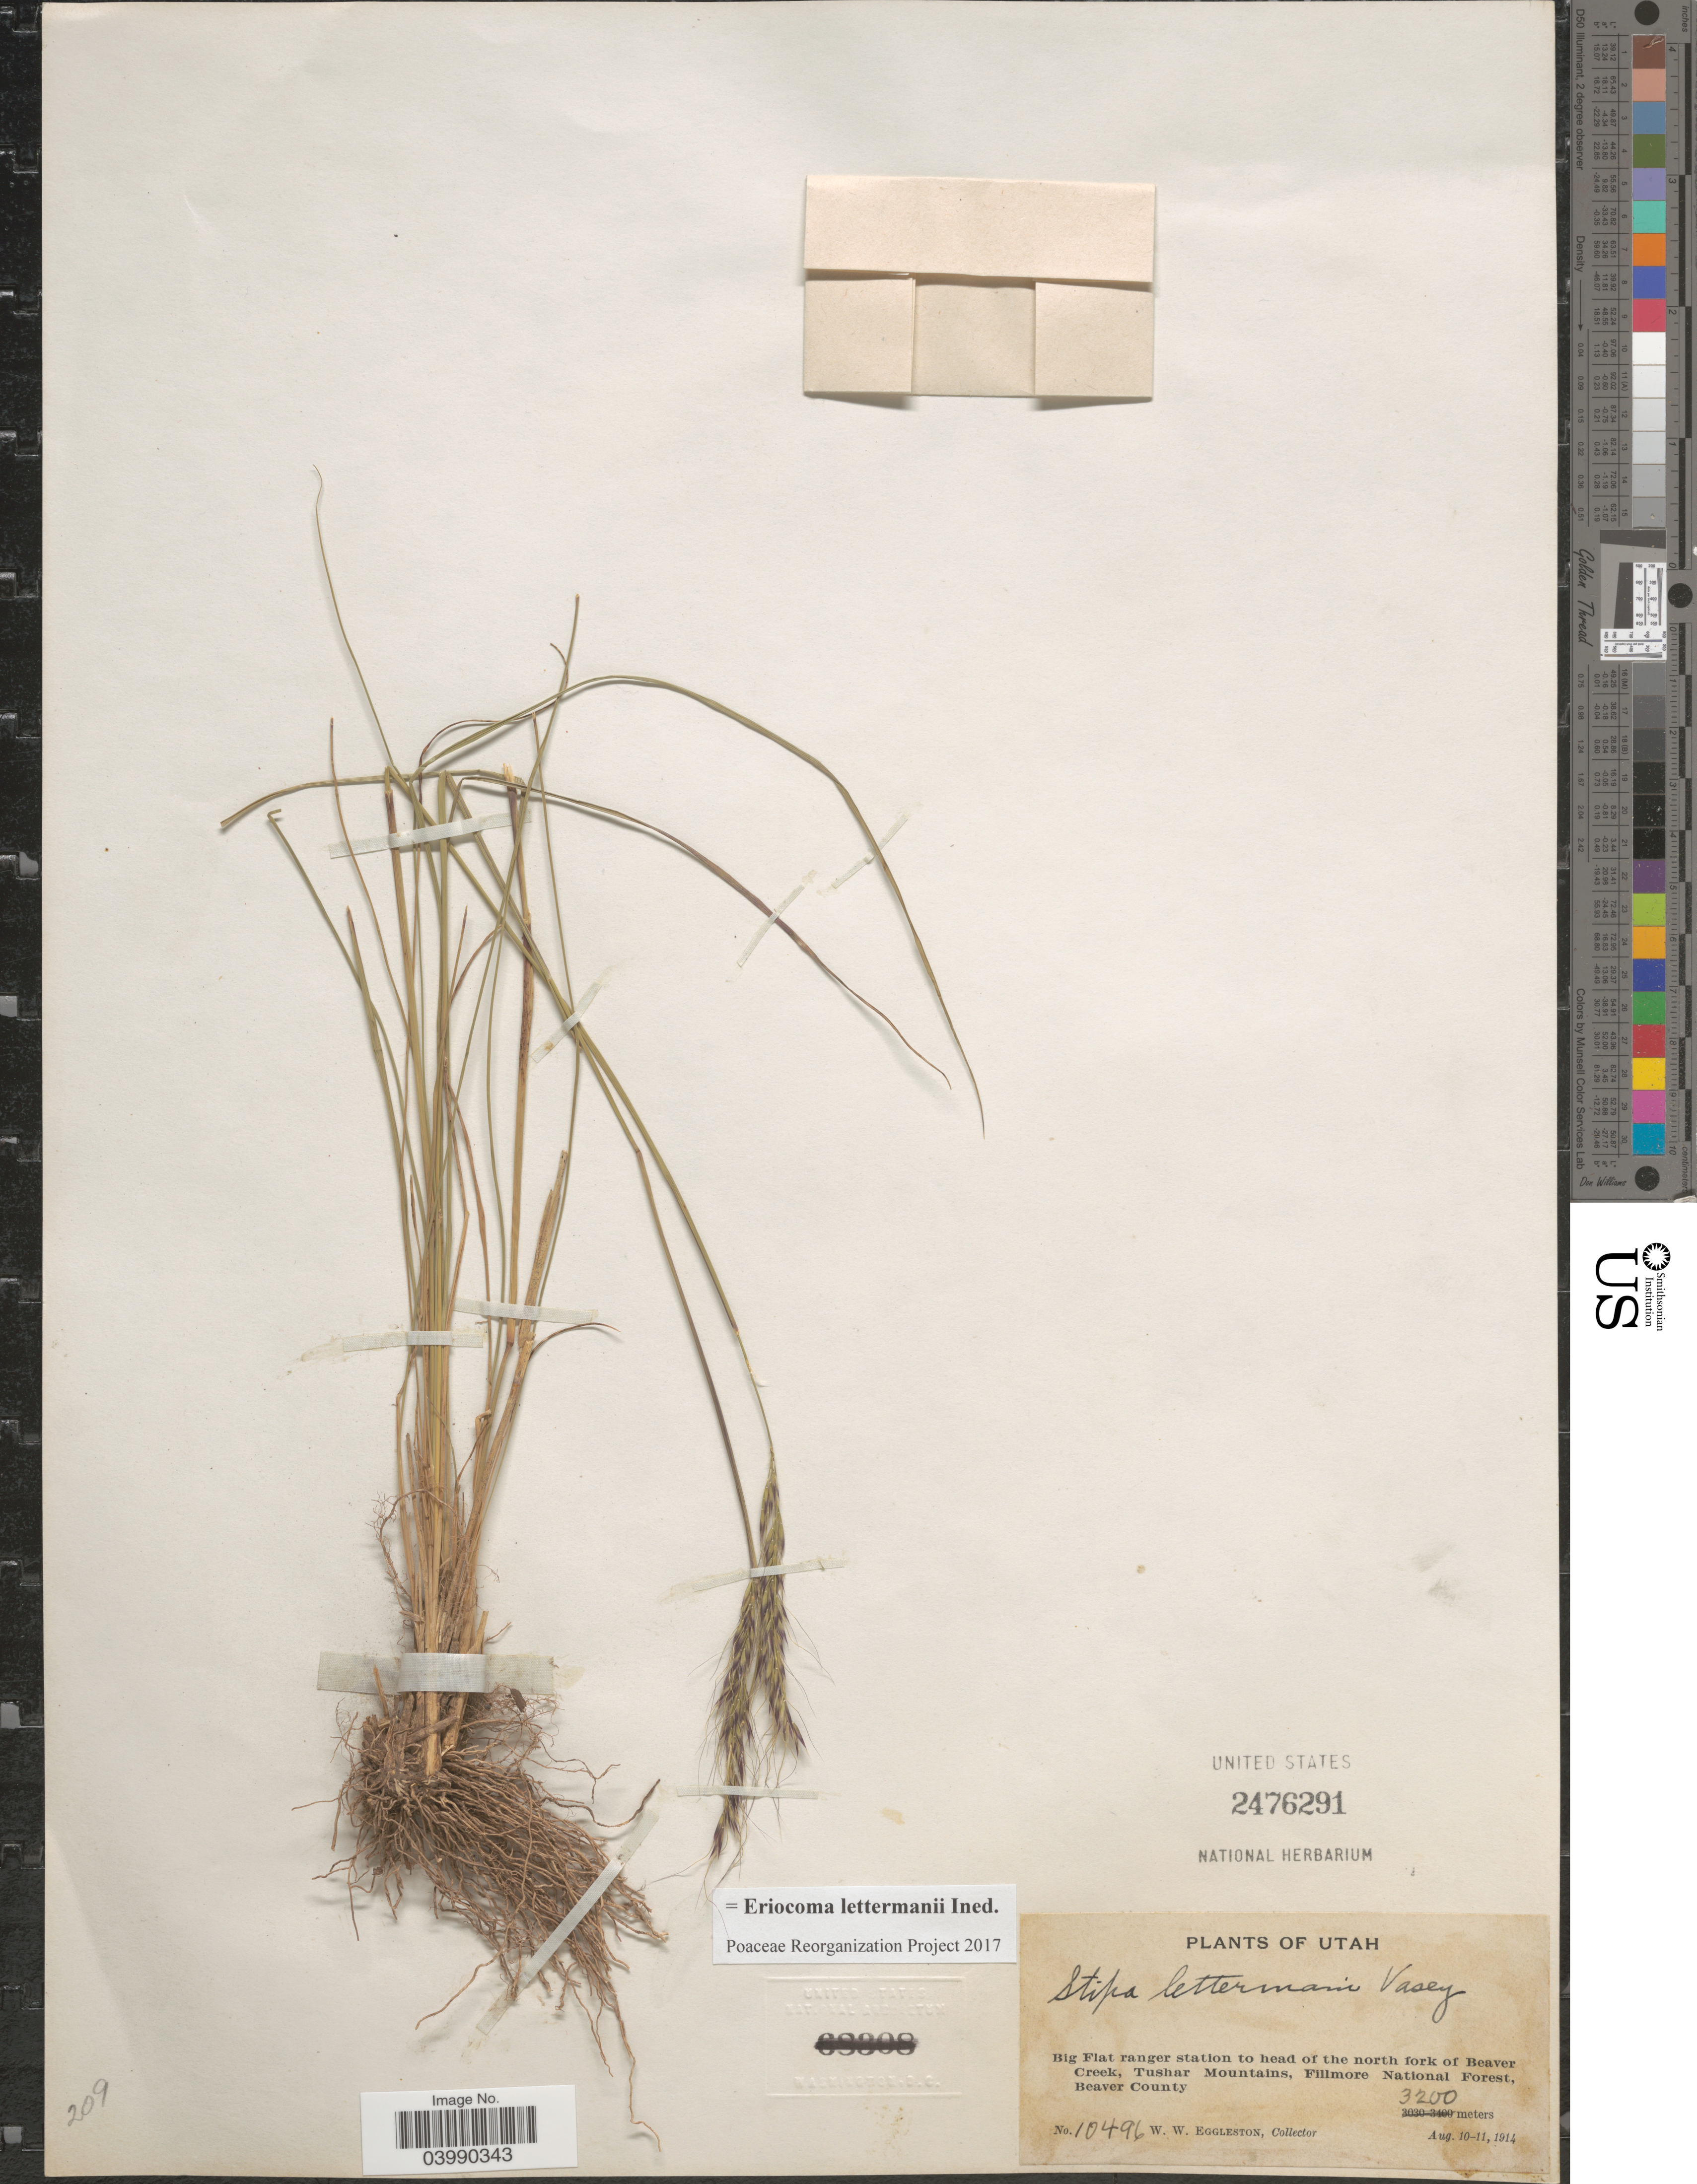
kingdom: Plantae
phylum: Tracheophyta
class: Liliopsida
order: Poales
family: Poaceae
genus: Eriocoma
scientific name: Eriocoma lettermanii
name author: (Vasey) Romasch.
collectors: W. W. Eggleston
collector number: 10496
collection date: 1914-08-10/1914-08-11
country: United States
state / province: Utah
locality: Big Flat ranger station to head of the north fork of Beaver Creek, Tushar Mountains, Fillmore National Forest, Beaver County.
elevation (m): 3200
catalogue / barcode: US 2476291